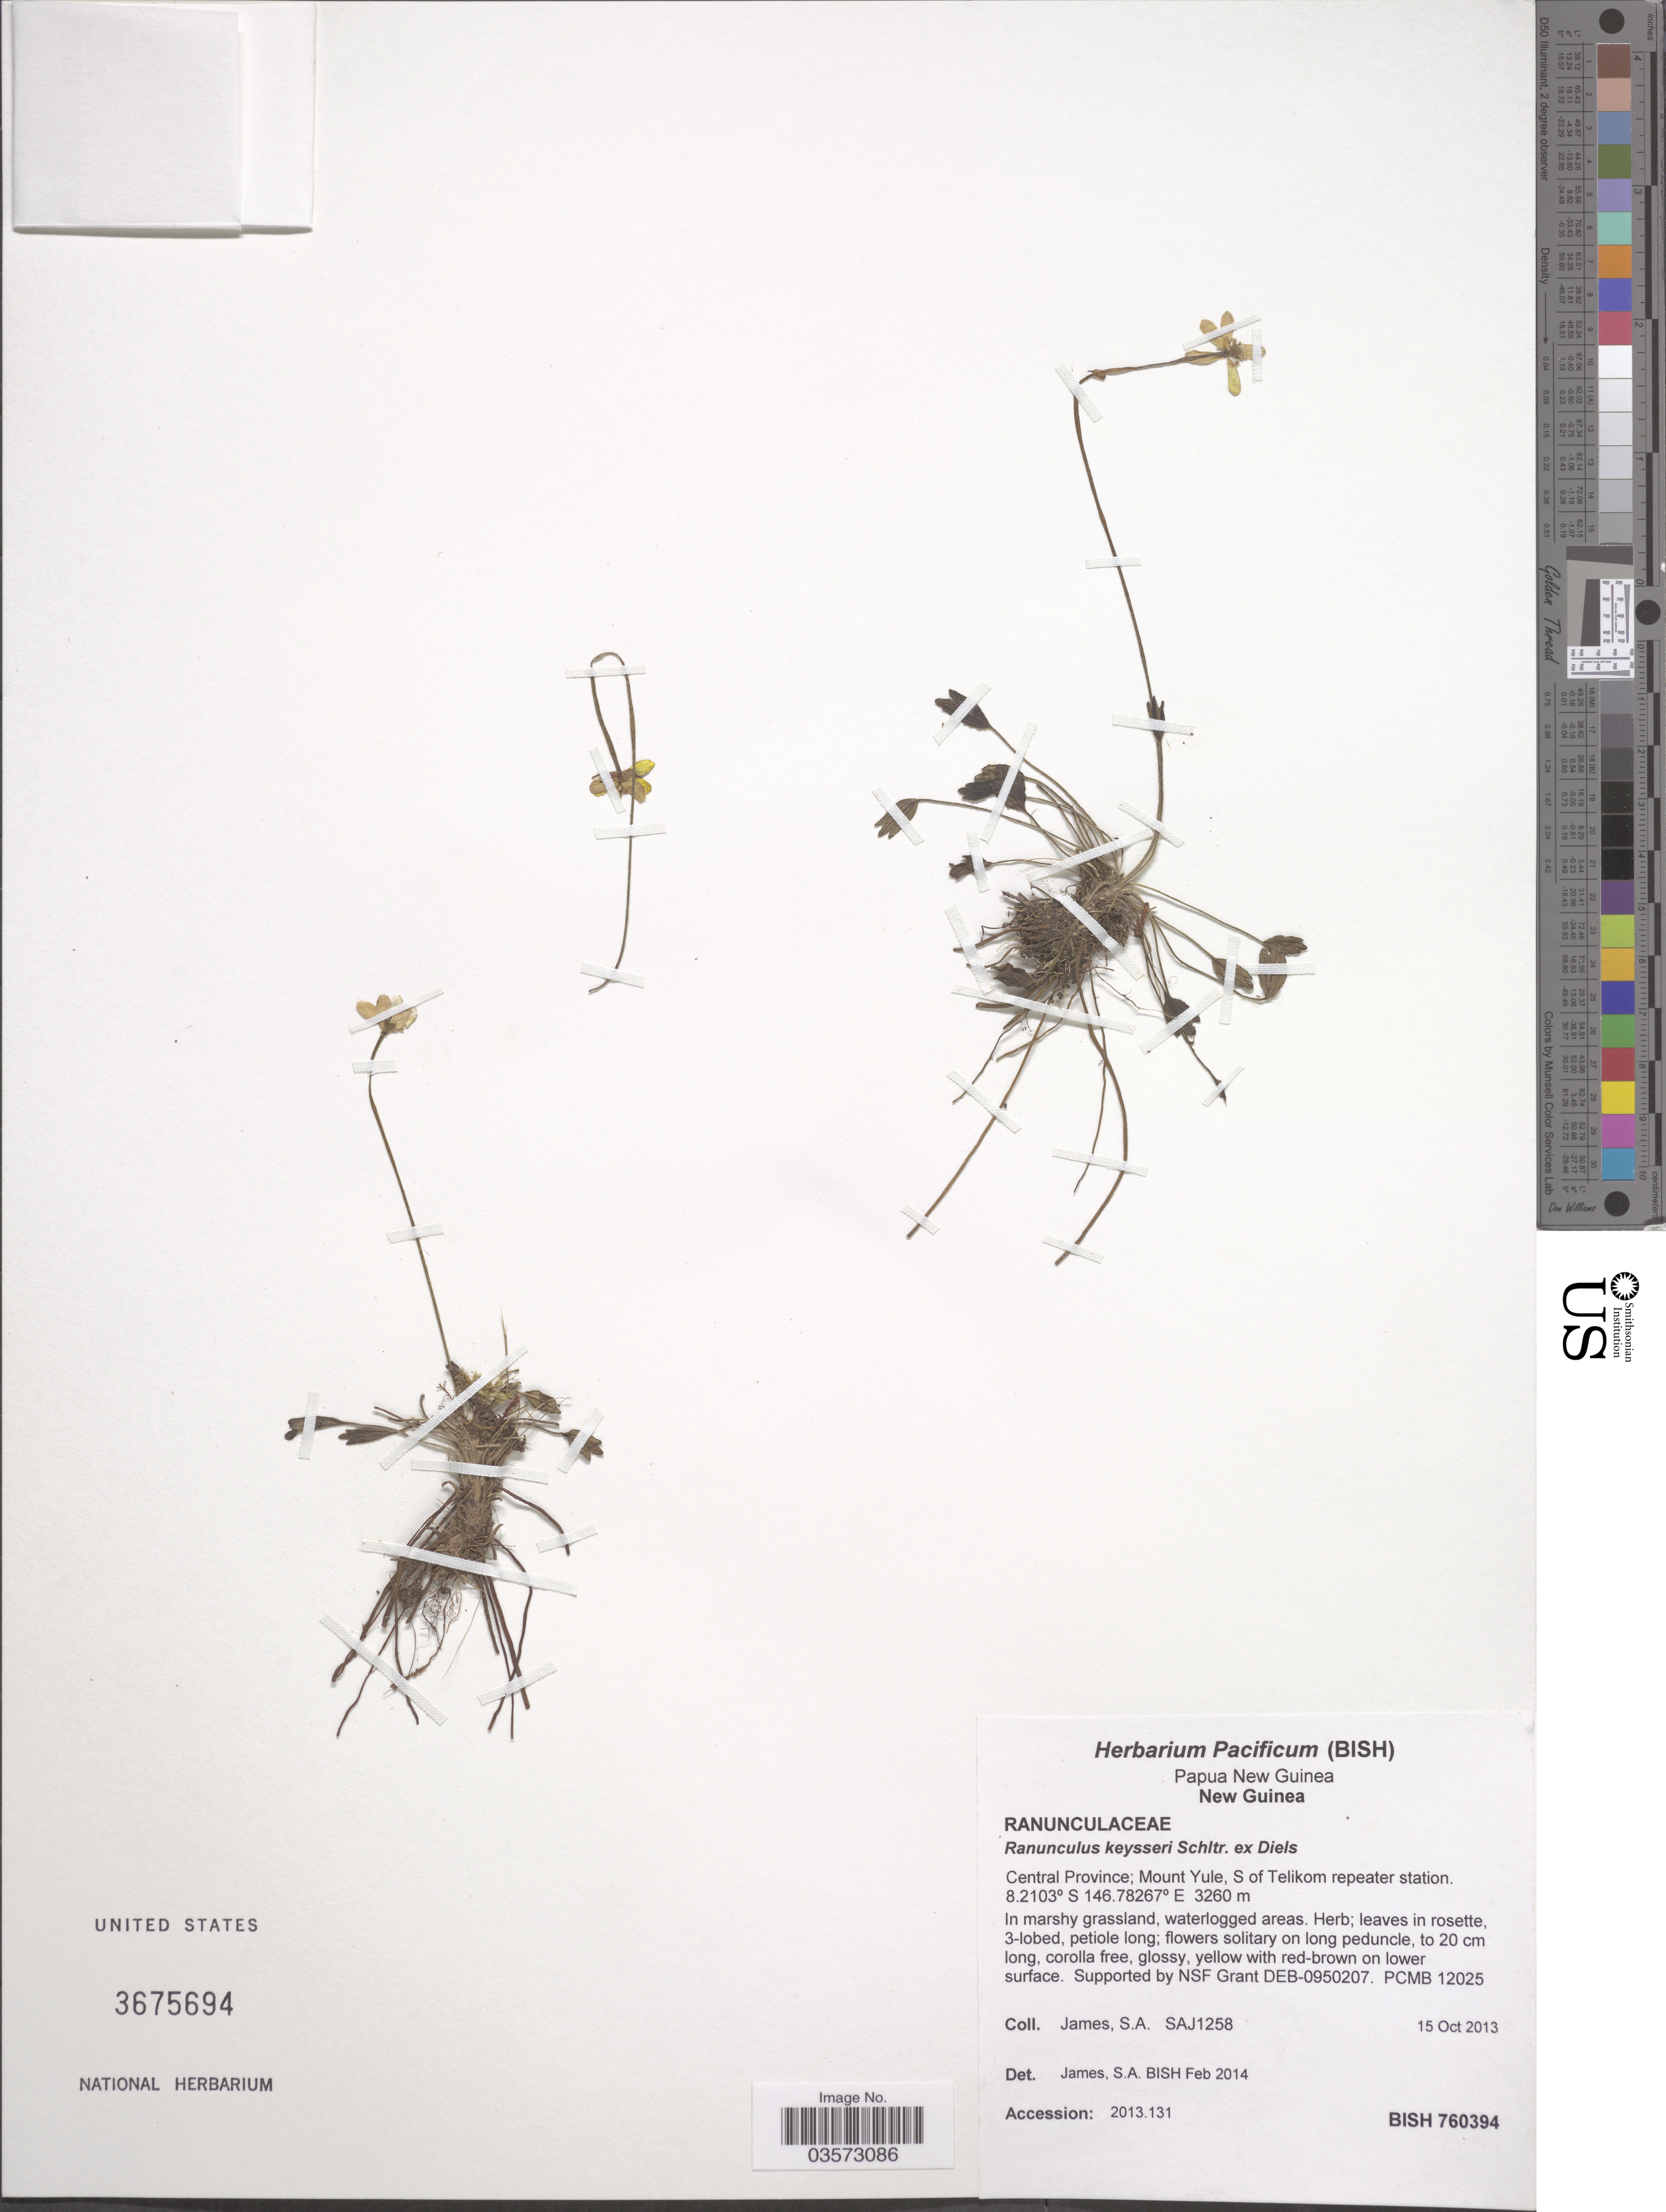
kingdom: Plantae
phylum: Tracheophyta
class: Magnoliopsida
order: Ranunculales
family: Ranunculaceae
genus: Ranunculus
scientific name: Ranunculus keysseri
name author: Schltr. ex Diels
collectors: S. James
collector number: SAJ1258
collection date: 2013-10-15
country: Papua New Guinea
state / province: Central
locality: New Guinea. Mount Yule, S of Telikom repeater station.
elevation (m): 3260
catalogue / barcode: US 3675694